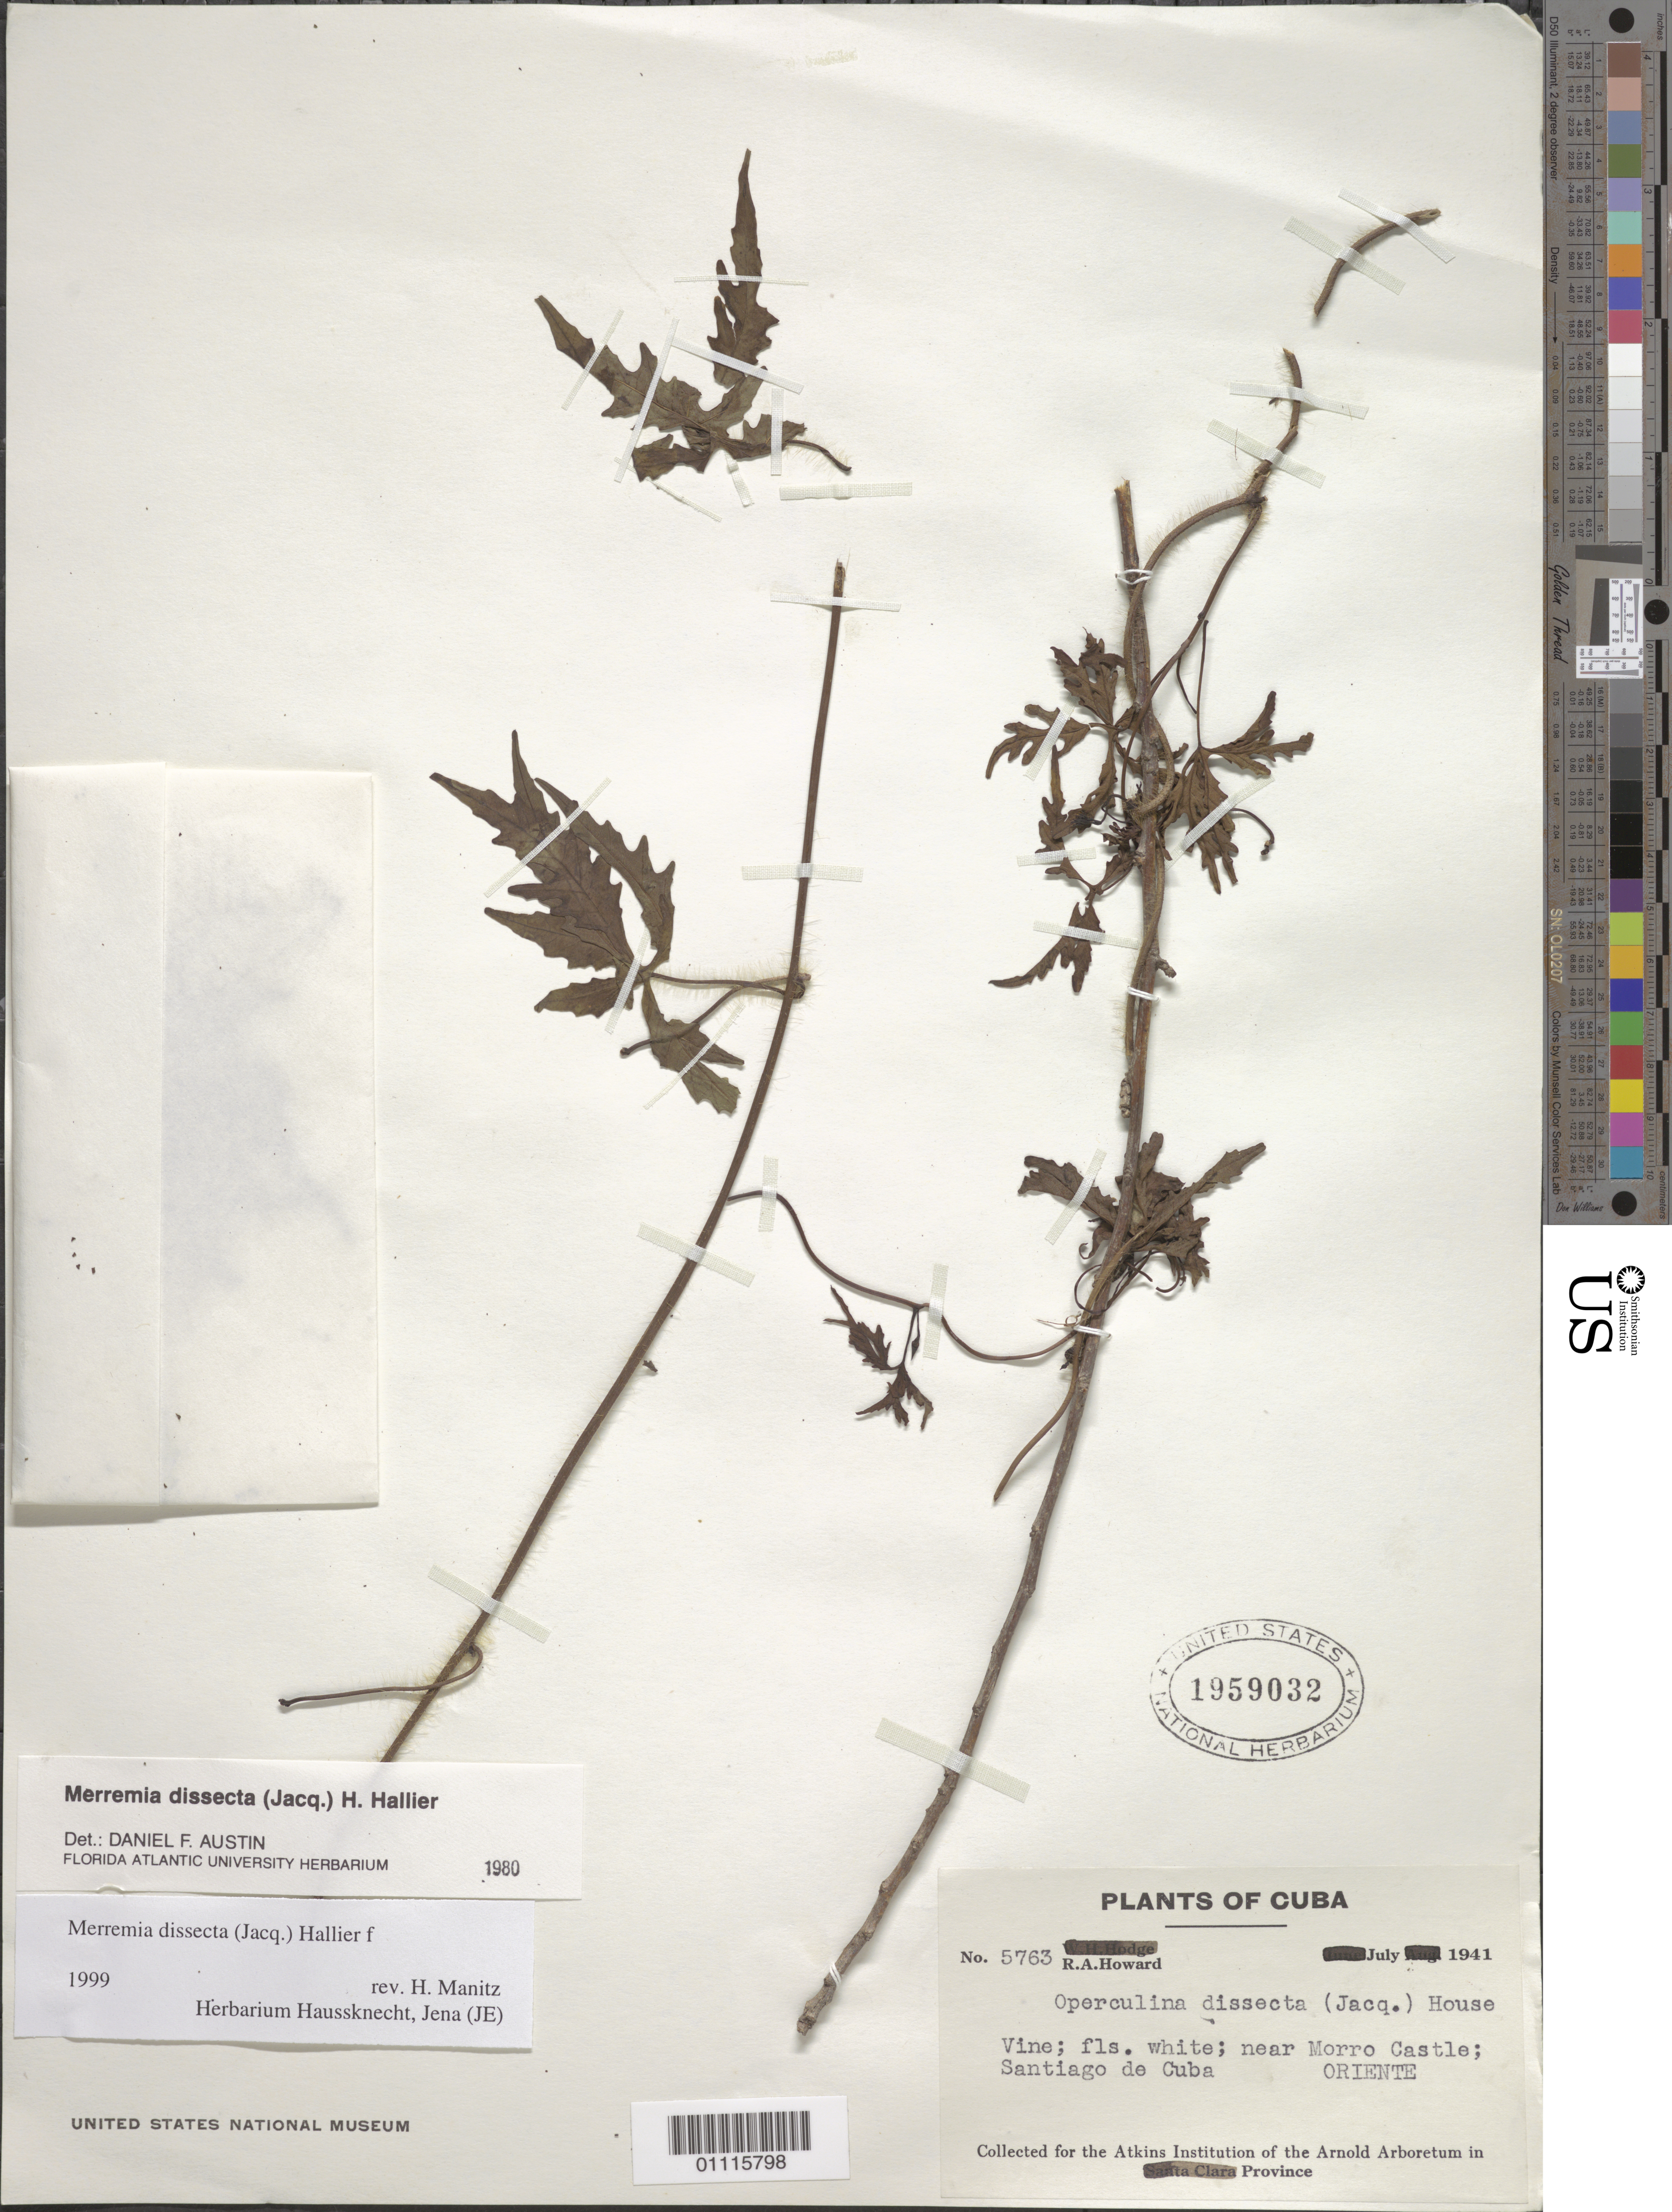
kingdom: Plantae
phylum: Tracheophyta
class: Magnoliopsida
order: Solanales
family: Convolvulaceae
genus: Distimake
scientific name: Distimake dissectus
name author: (Jacq.) A. R. Simões & Staples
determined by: Strong, Mark T., (BOT), Smithsonian Institution - National Museum of Natural History (UNITED STATES)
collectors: R. A. Howard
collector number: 5763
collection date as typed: Jul 1941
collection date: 1941-07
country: Cuba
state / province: Santiago de Cuba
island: Cuba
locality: Near Morro Castle; Santiago de Cuba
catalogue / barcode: US 1959032